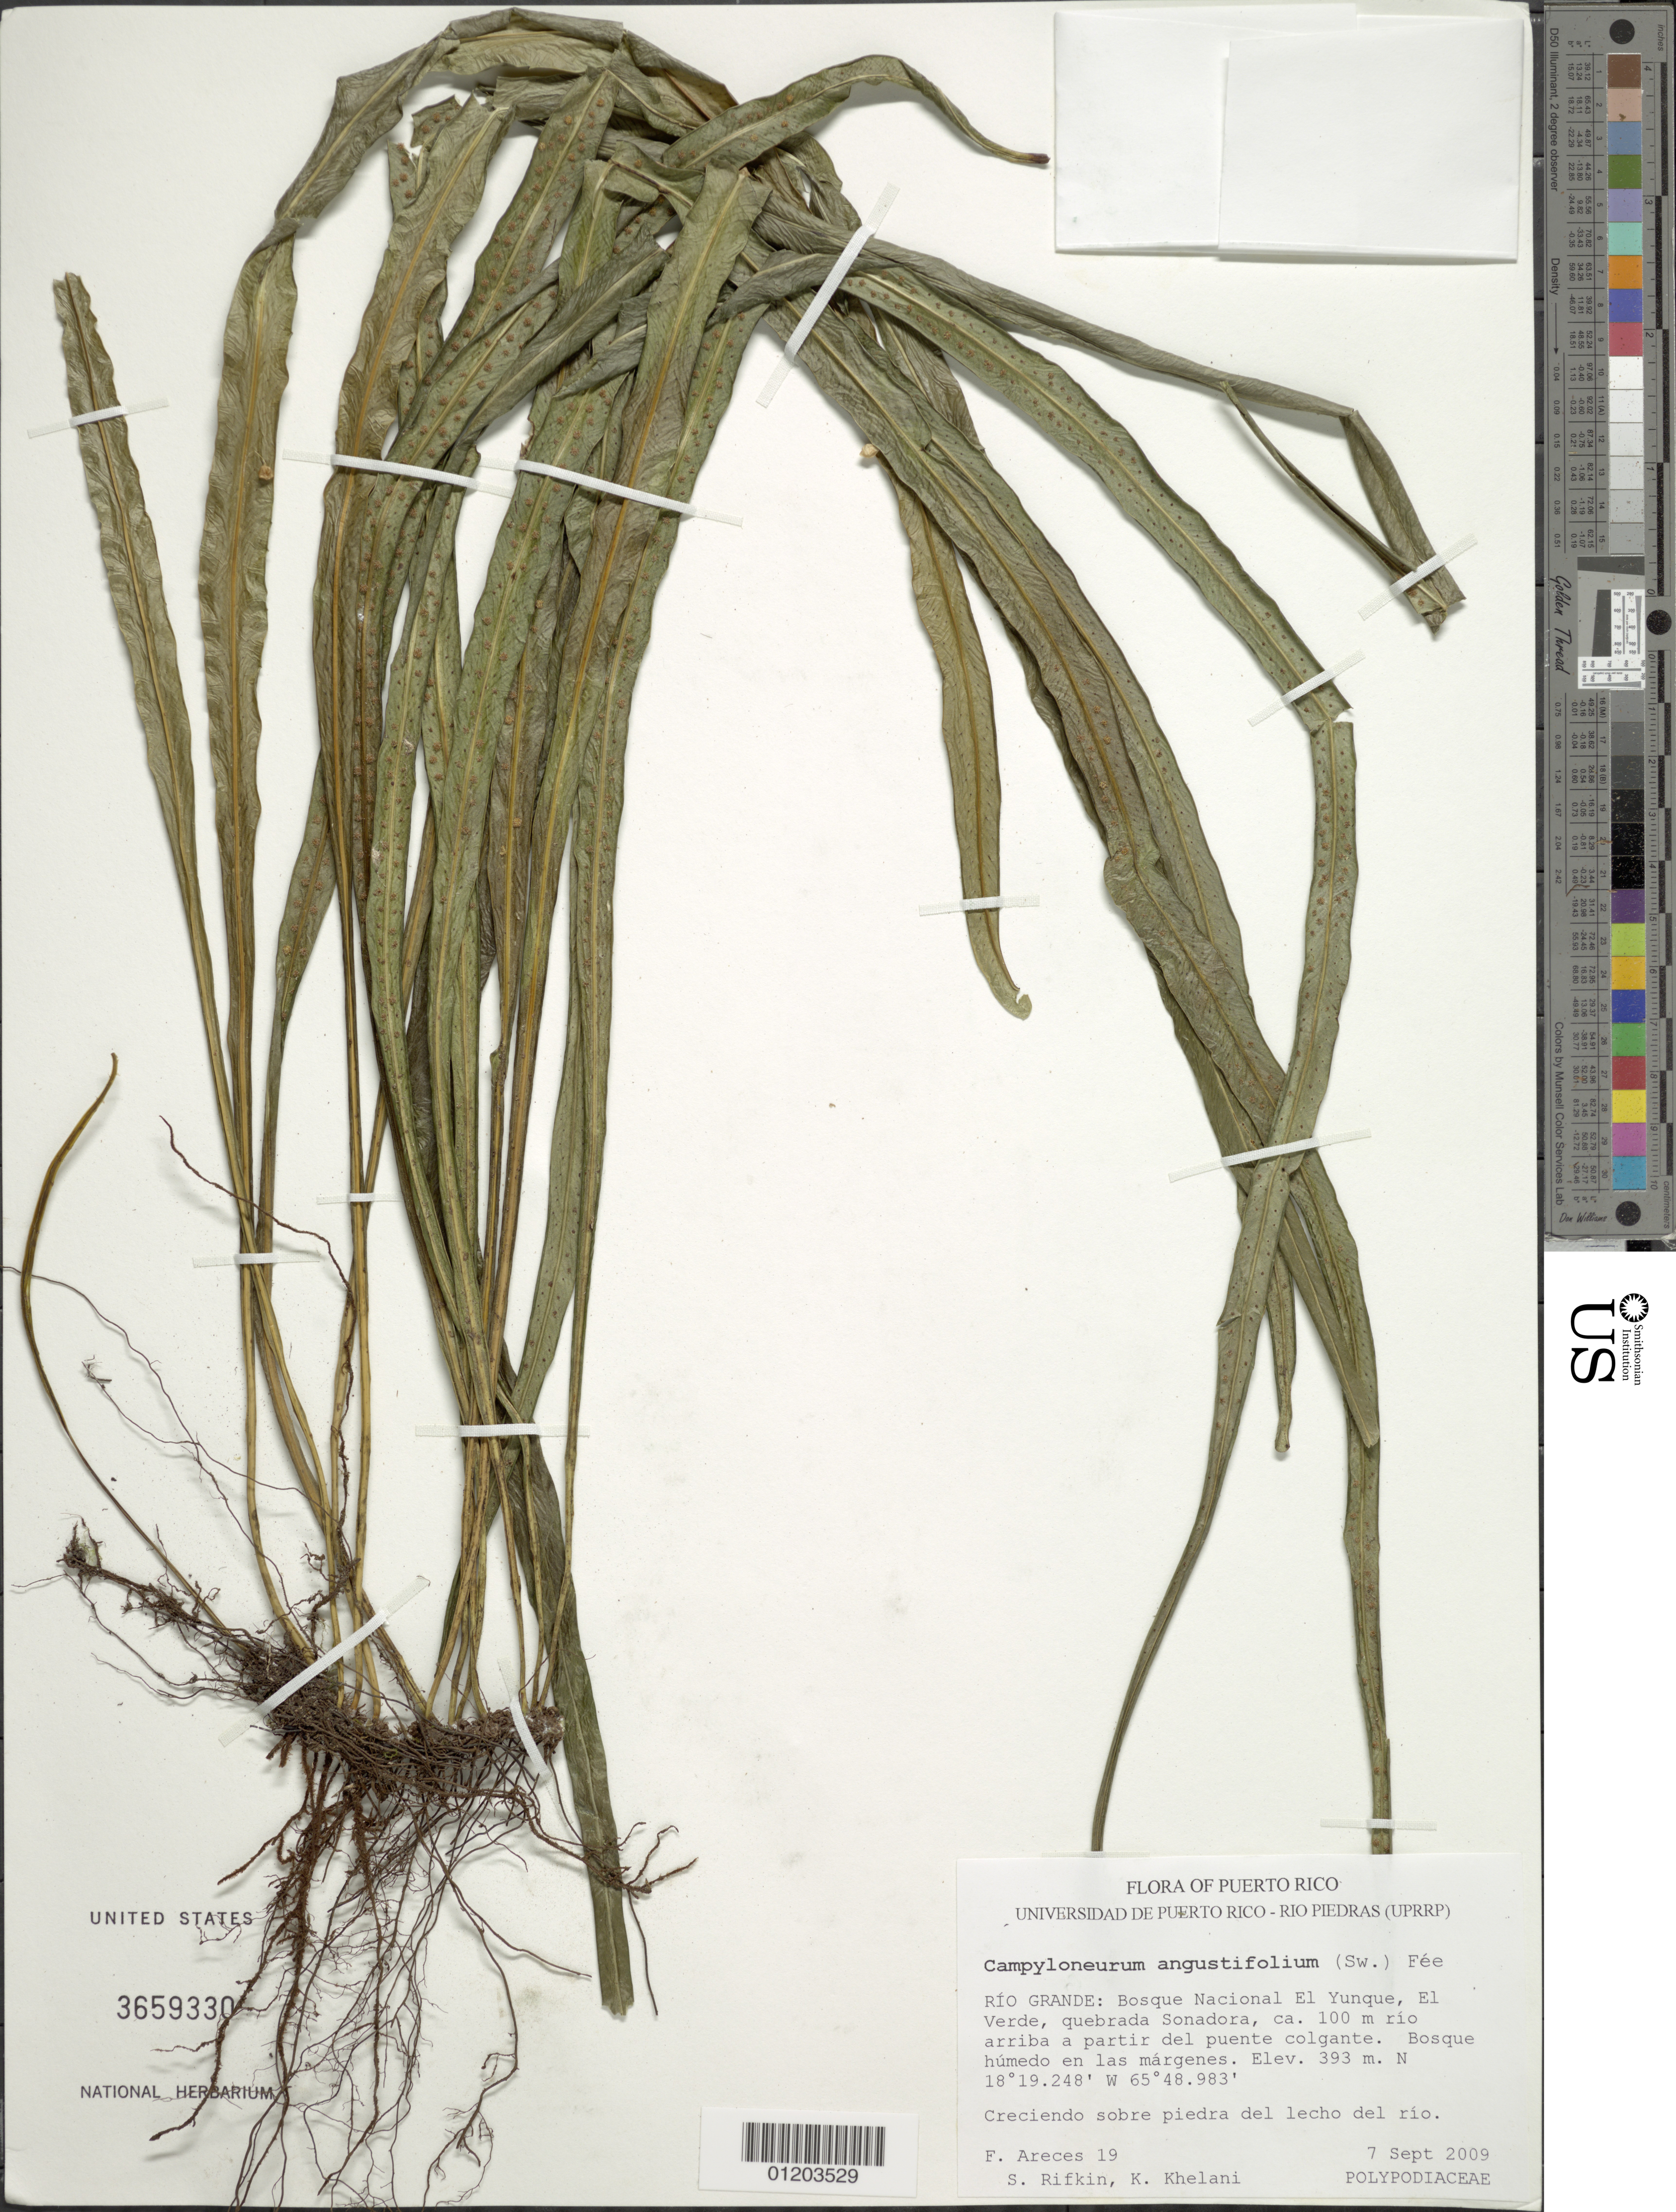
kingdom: Plantae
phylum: Tracheophyta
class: Polypodiopsida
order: Polypodiales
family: Polypodiaceae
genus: Campyloneurum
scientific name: Campyloneurum angustifolium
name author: (Sw.) Fée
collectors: F. Areces Berazaín, S. Rifkin & K. Khelani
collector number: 19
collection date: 2009-09-07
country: Puerto Rico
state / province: Río Grande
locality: Bosque Nacional El Yunque, El Verde, quebrada Sonadora, ca. 100 m río arriba a partir del puente colgante.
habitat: Bosque húmedo en las márgenes.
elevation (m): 393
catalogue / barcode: US 3659330